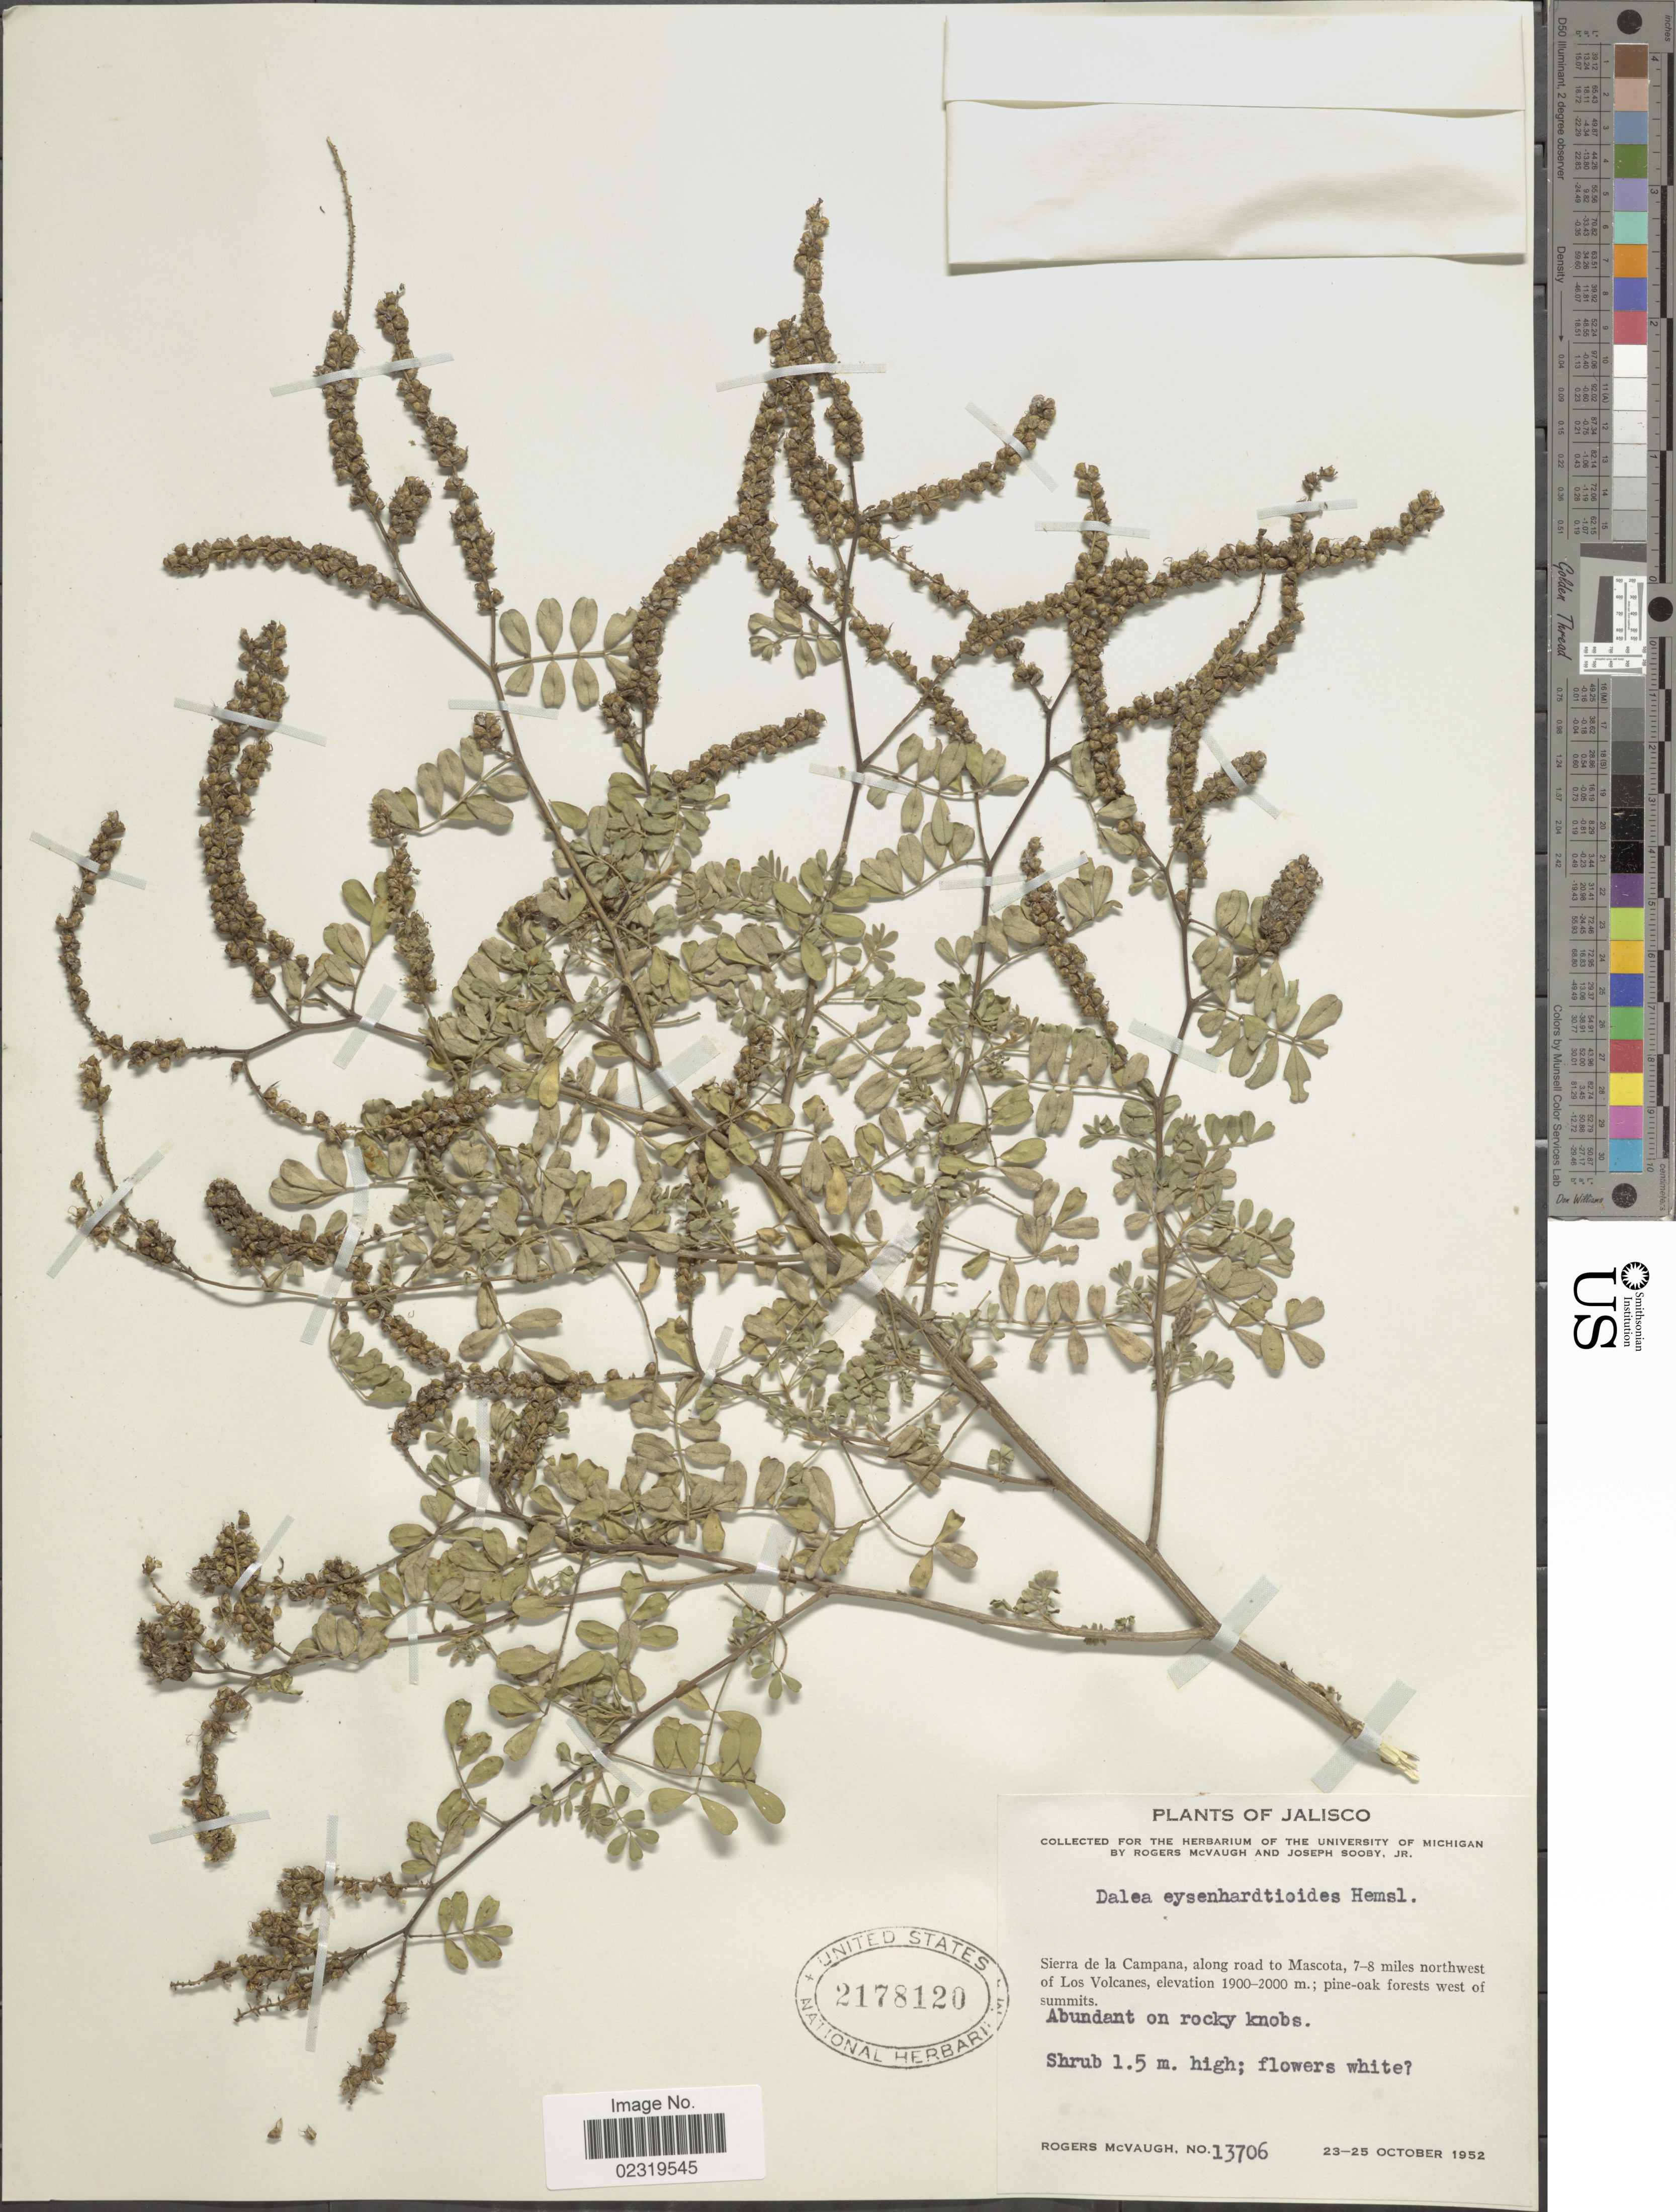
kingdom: Plantae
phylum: Tracheophyta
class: Magnoliopsida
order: Fabales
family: Fabaceae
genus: Dalea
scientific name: Dalea leucostachya var. eysenhardtioides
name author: (Hemsl.) Barneby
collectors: R. McVaugh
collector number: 13706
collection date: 1952-10-23/1952-10-25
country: Mexico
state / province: Jalisco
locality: Sierra de la Campana, along road to Mascota, 7-8 miles northwest of Los Volcanes; pine-oak forests west of summits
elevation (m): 1900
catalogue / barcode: US 2178120